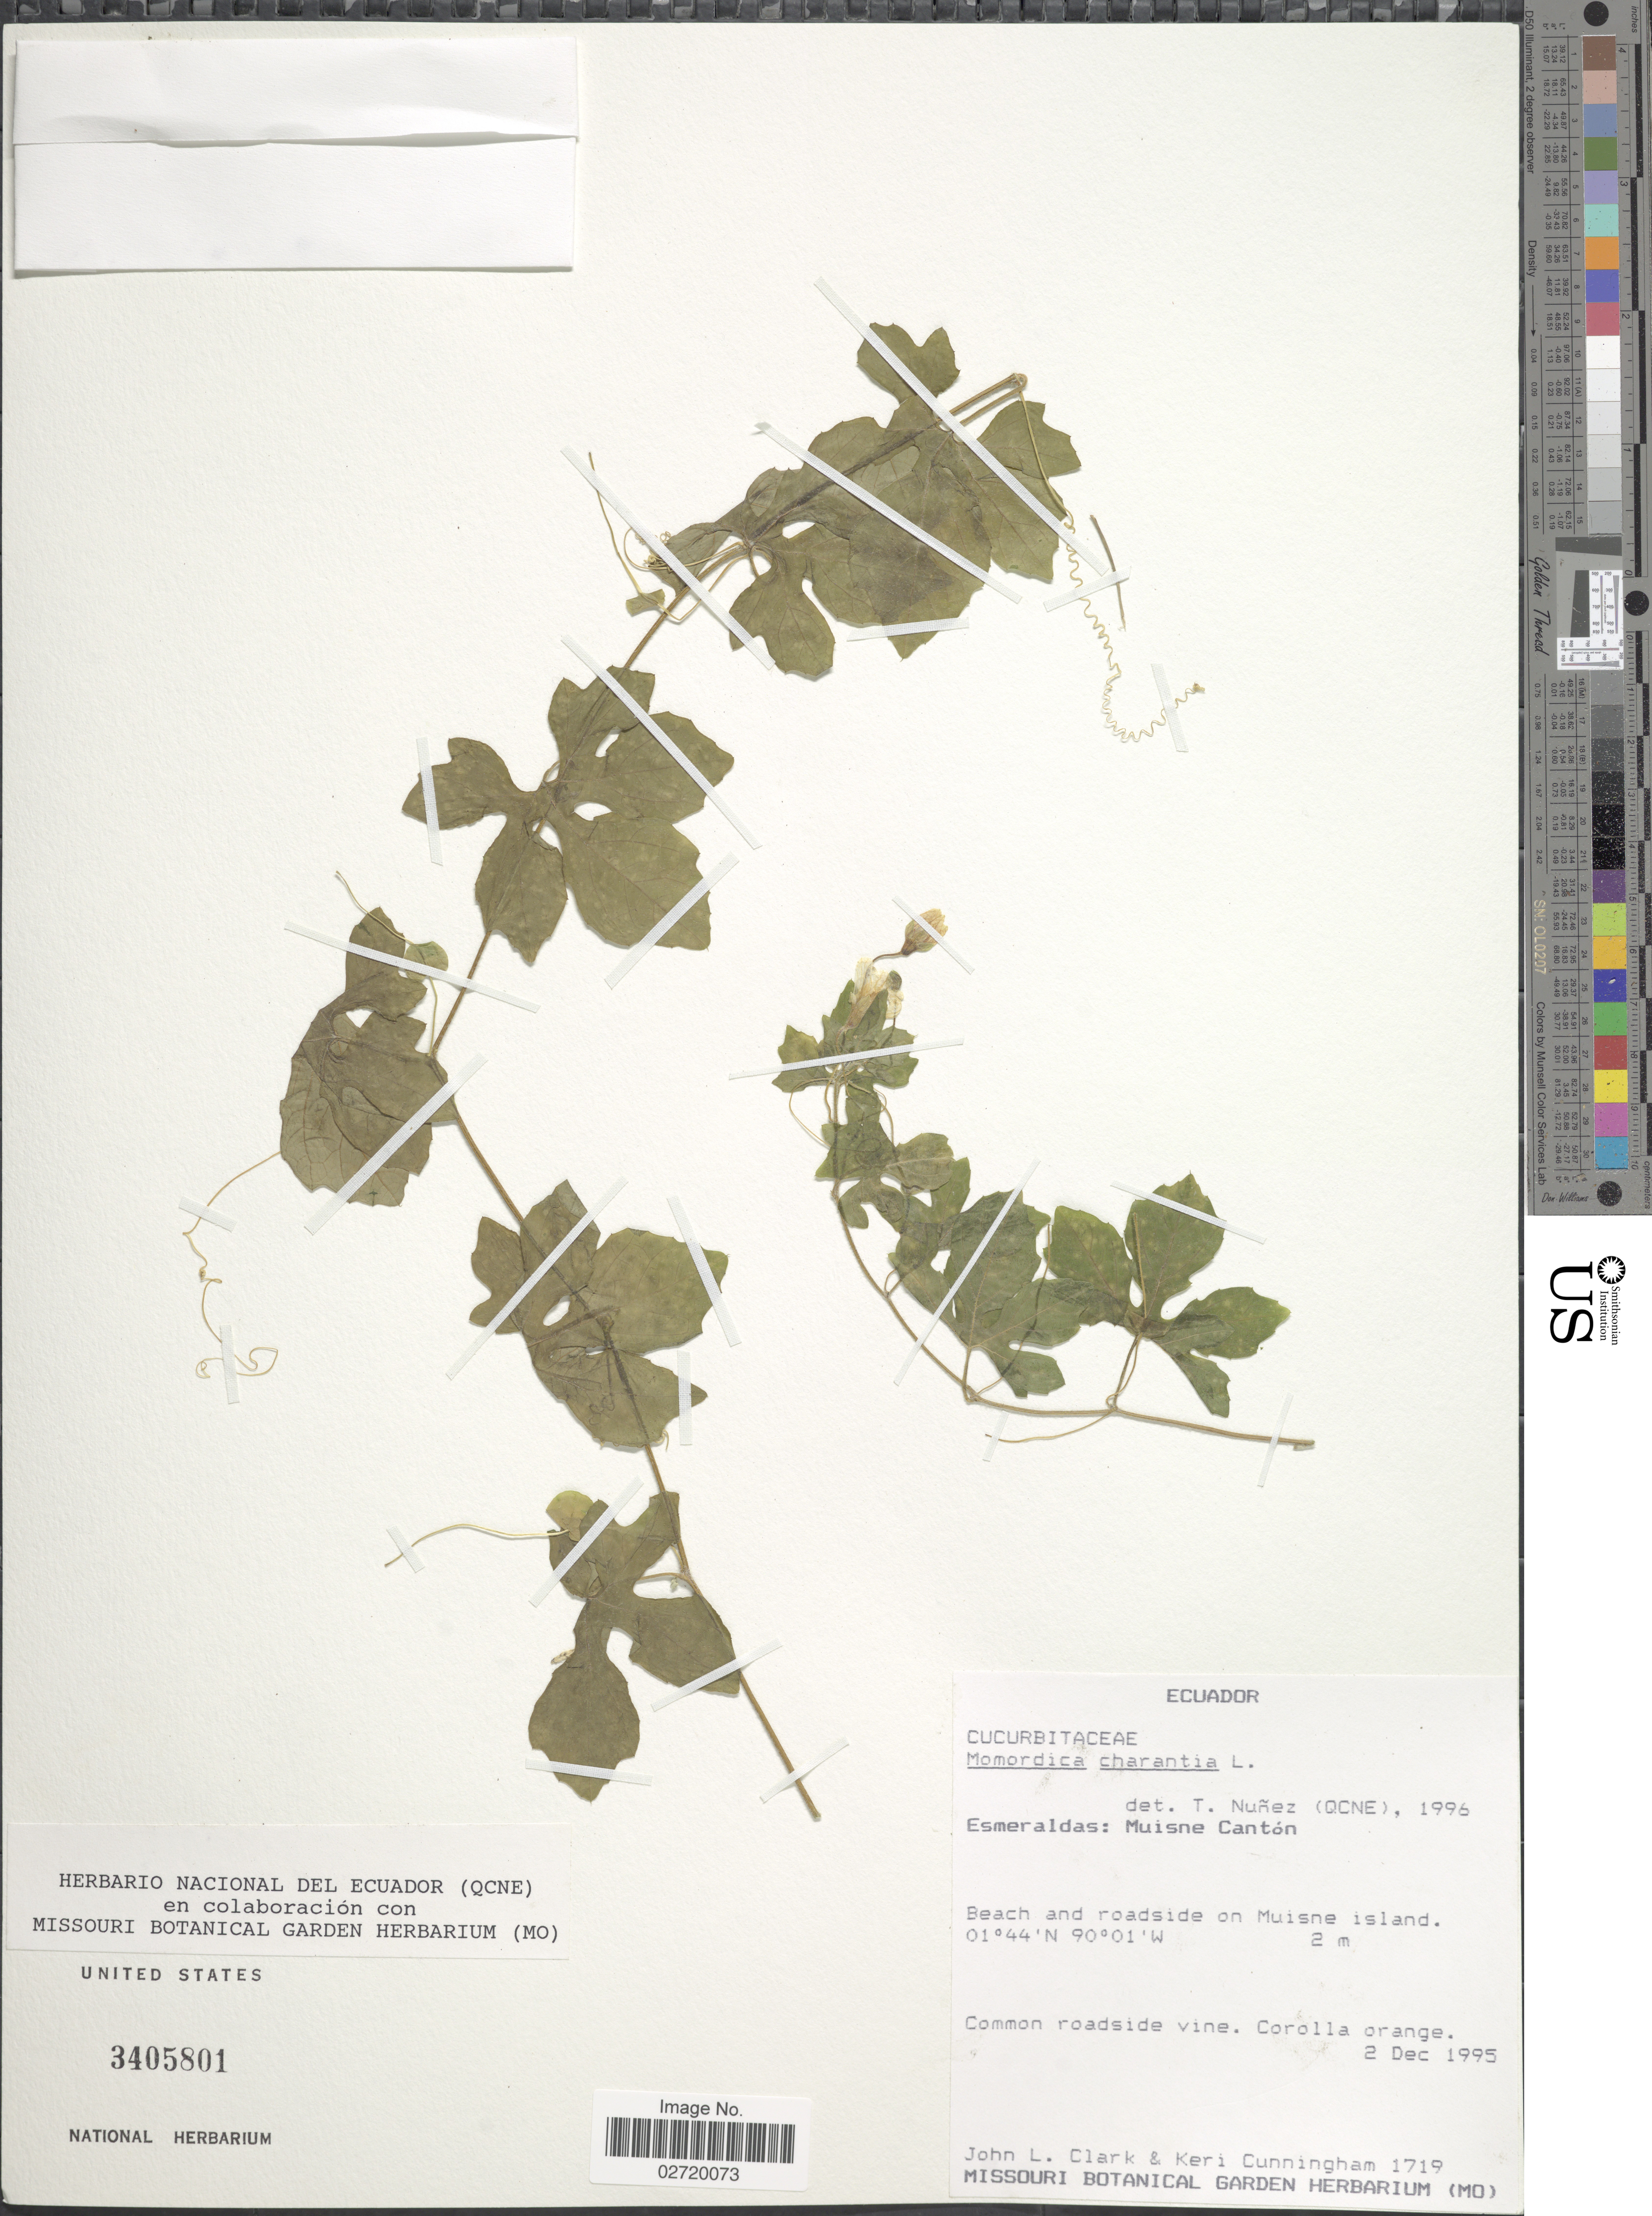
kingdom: Plantae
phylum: Tracheophyta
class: Magnoliopsida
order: Cucurbitales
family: Cucurbitaceae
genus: Momordica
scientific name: Momordica charantia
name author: L.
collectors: J. L. Clark & K. Cunningham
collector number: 1719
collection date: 1995-12-02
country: Ecuador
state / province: Esmeraldas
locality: Muisne Canton. Beach and roadside on Muisne island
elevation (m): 2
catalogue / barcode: US 3405801